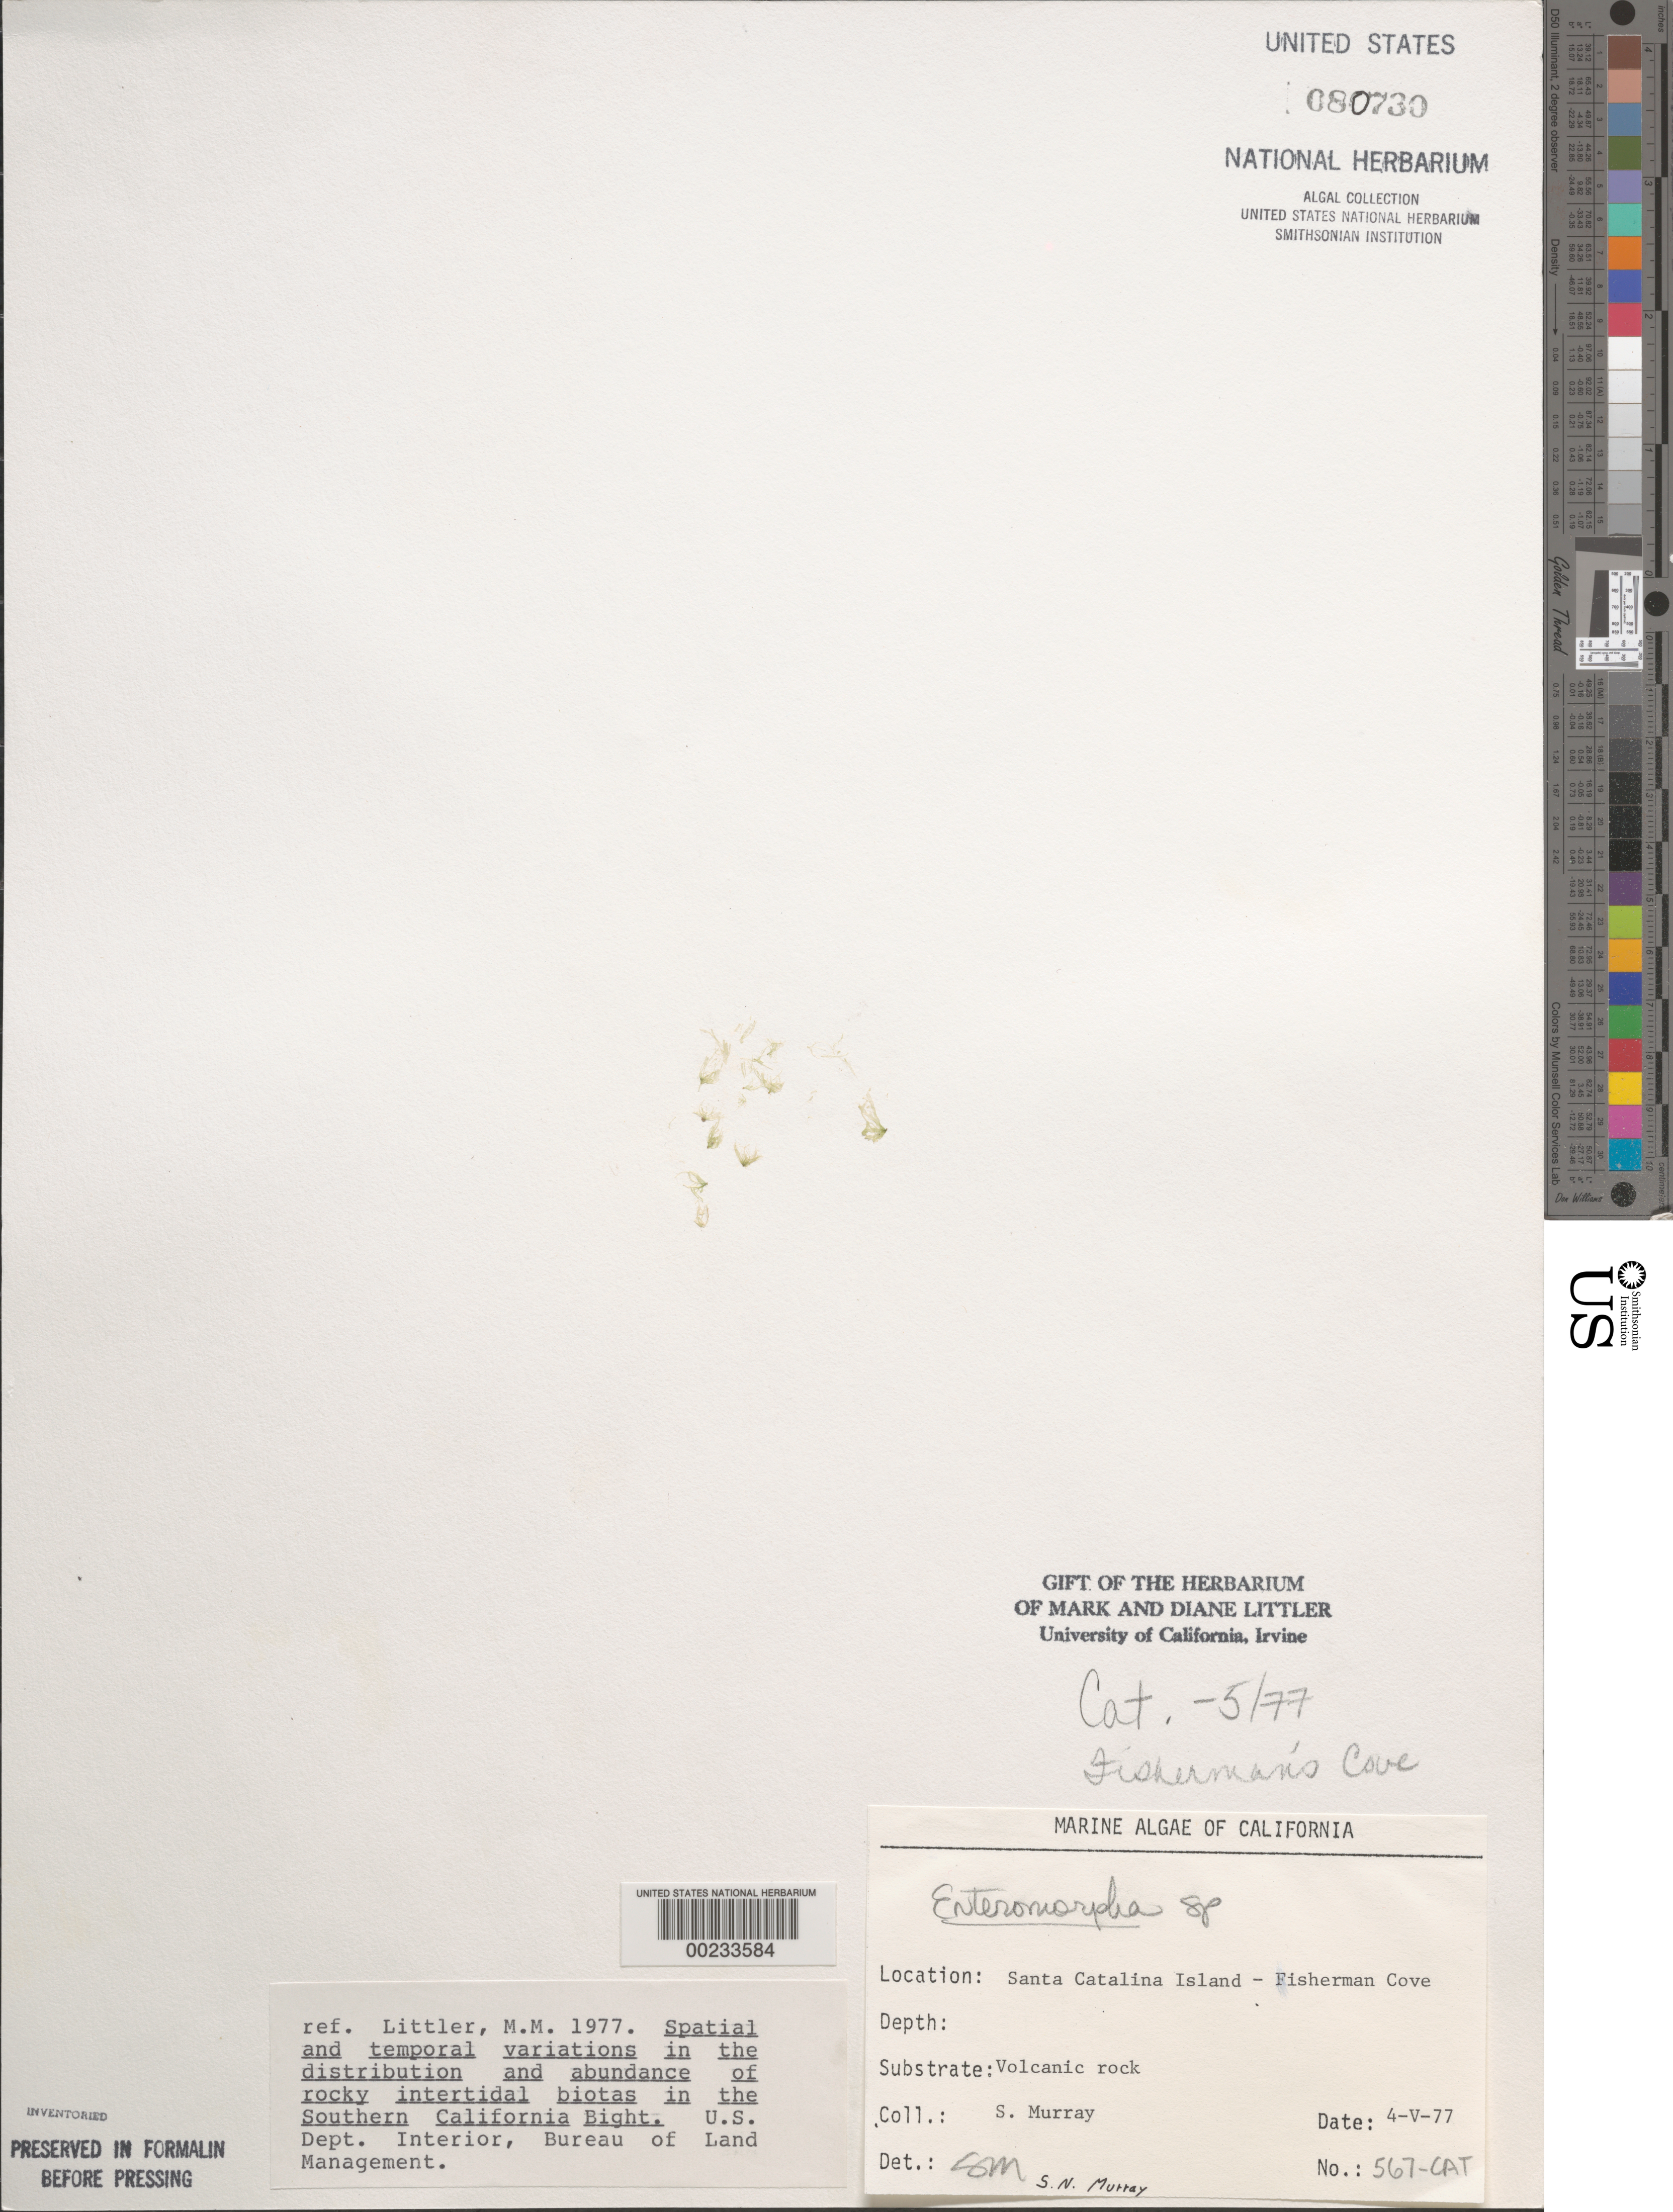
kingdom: Plantae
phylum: Chlorophyta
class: Ulvophyceae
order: Ulvales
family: Ulvaceae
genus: Ulva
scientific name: Ulva sp.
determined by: Algae name updating Project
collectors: S. N. Murray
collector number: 567-cat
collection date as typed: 04 May 1977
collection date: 1977-05-04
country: United States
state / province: California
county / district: Los Angeles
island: Santa Catalina Island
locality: Fishermen Cove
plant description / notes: BLM-SOCALBIGHT Rocky Intertidal Survey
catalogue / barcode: US 80730